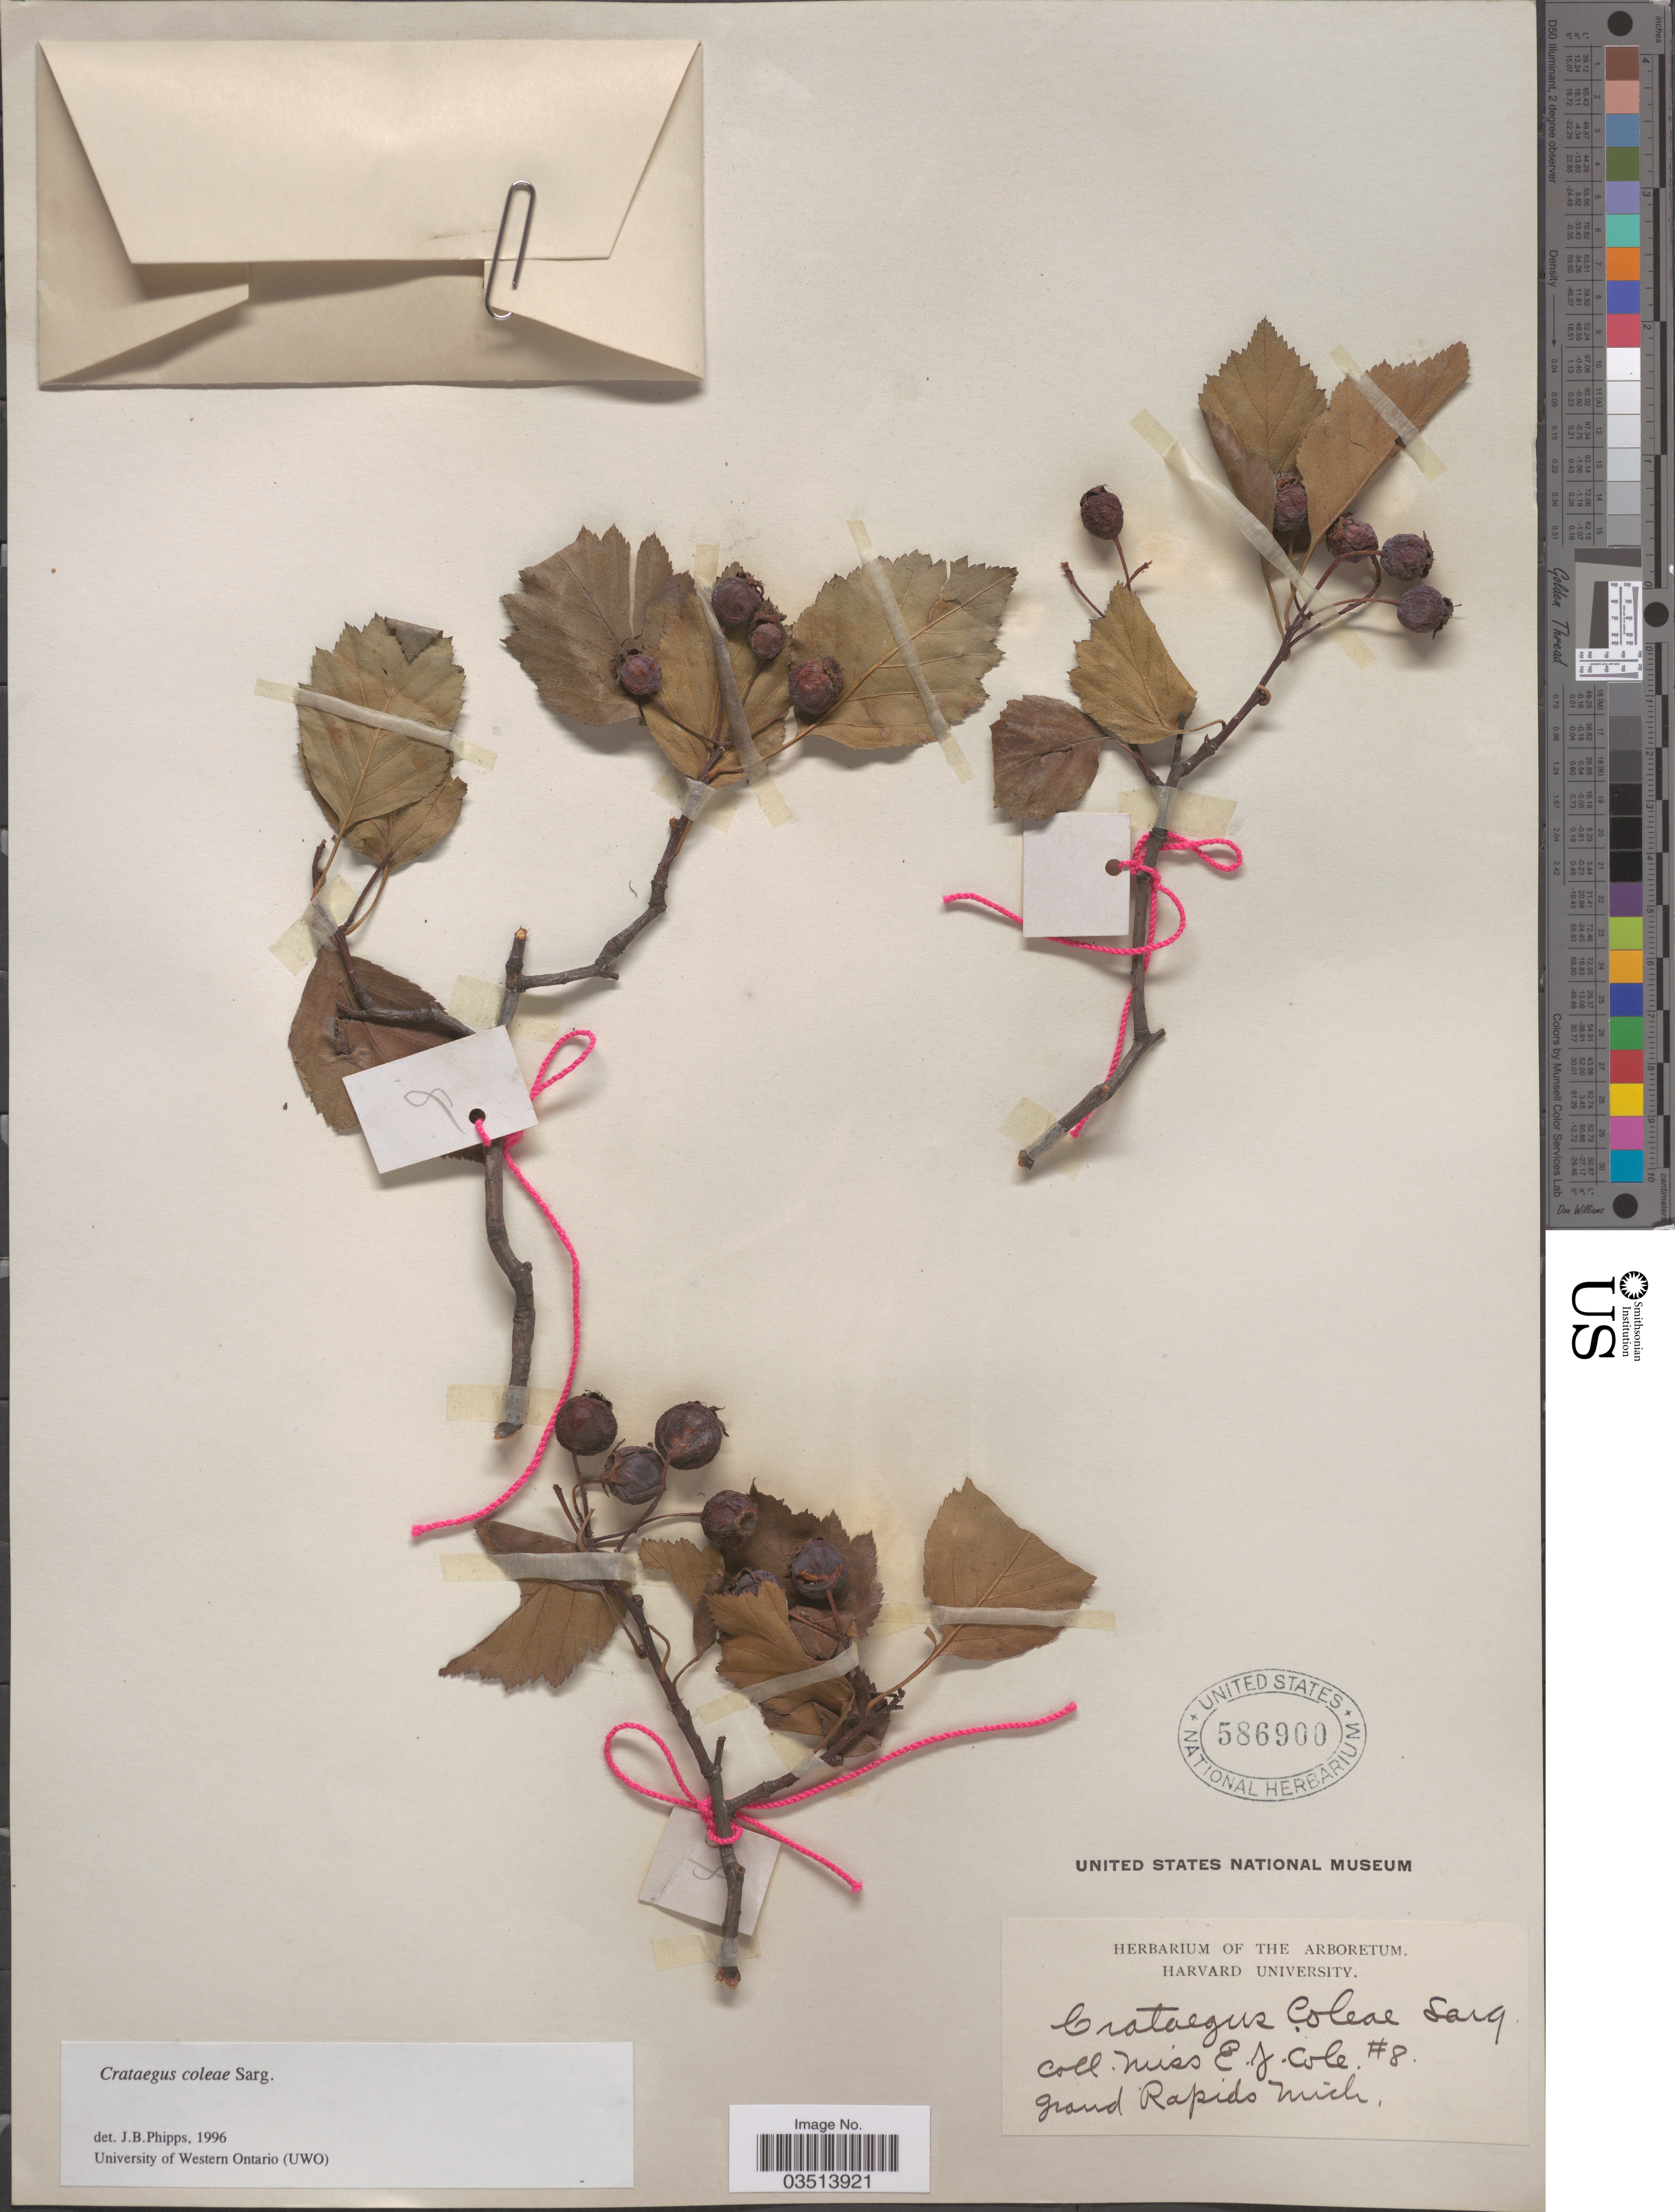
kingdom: Plantae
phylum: Tracheophyta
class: Magnoliopsida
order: Rosales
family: Rosaceae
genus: Crataegus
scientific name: Crataegus coleae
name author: Sarg.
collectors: E. Cole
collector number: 8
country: United States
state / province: Michigan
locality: Grand Rapids.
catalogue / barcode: US 586900